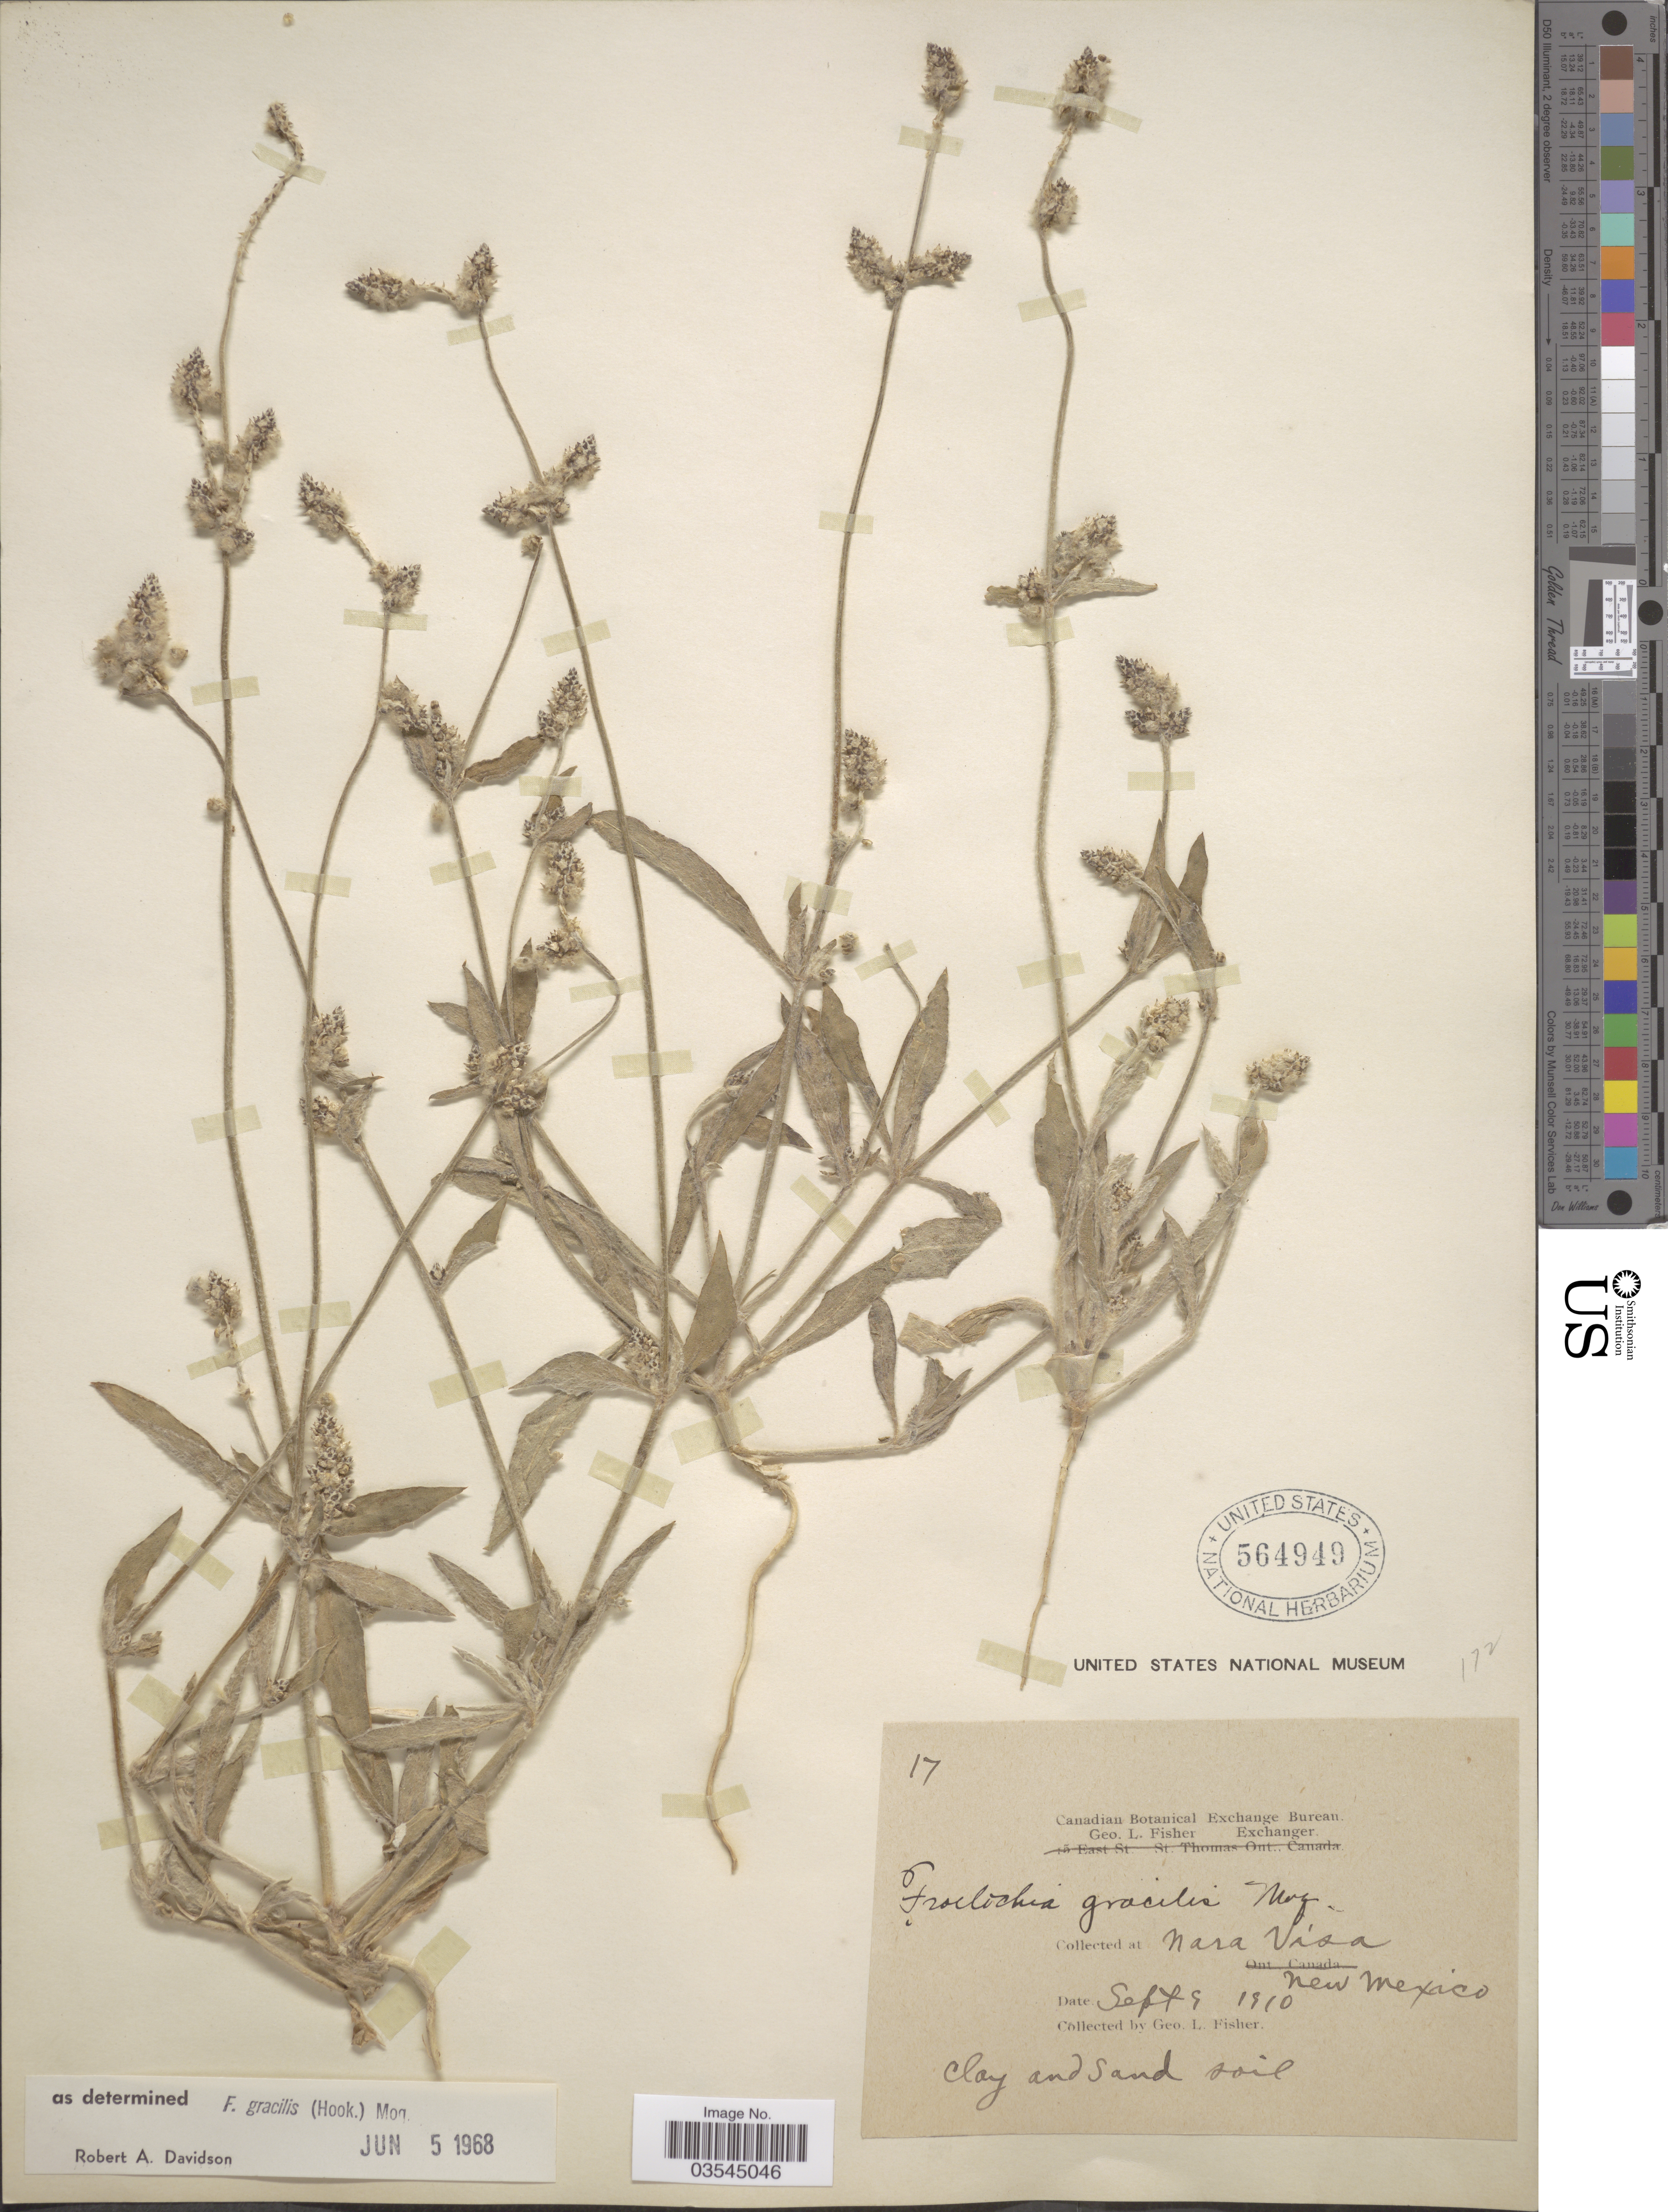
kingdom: Plantae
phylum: Tracheophyta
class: Magnoliopsida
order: Caryophyllales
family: Amaranthaceae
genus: Froelichia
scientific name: Froelichia gracilis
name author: (Hook.) Moq.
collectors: G. L. Fisher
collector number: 17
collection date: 1910-09-09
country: United States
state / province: New Mexico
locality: Nara Visa.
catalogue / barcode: US 564949